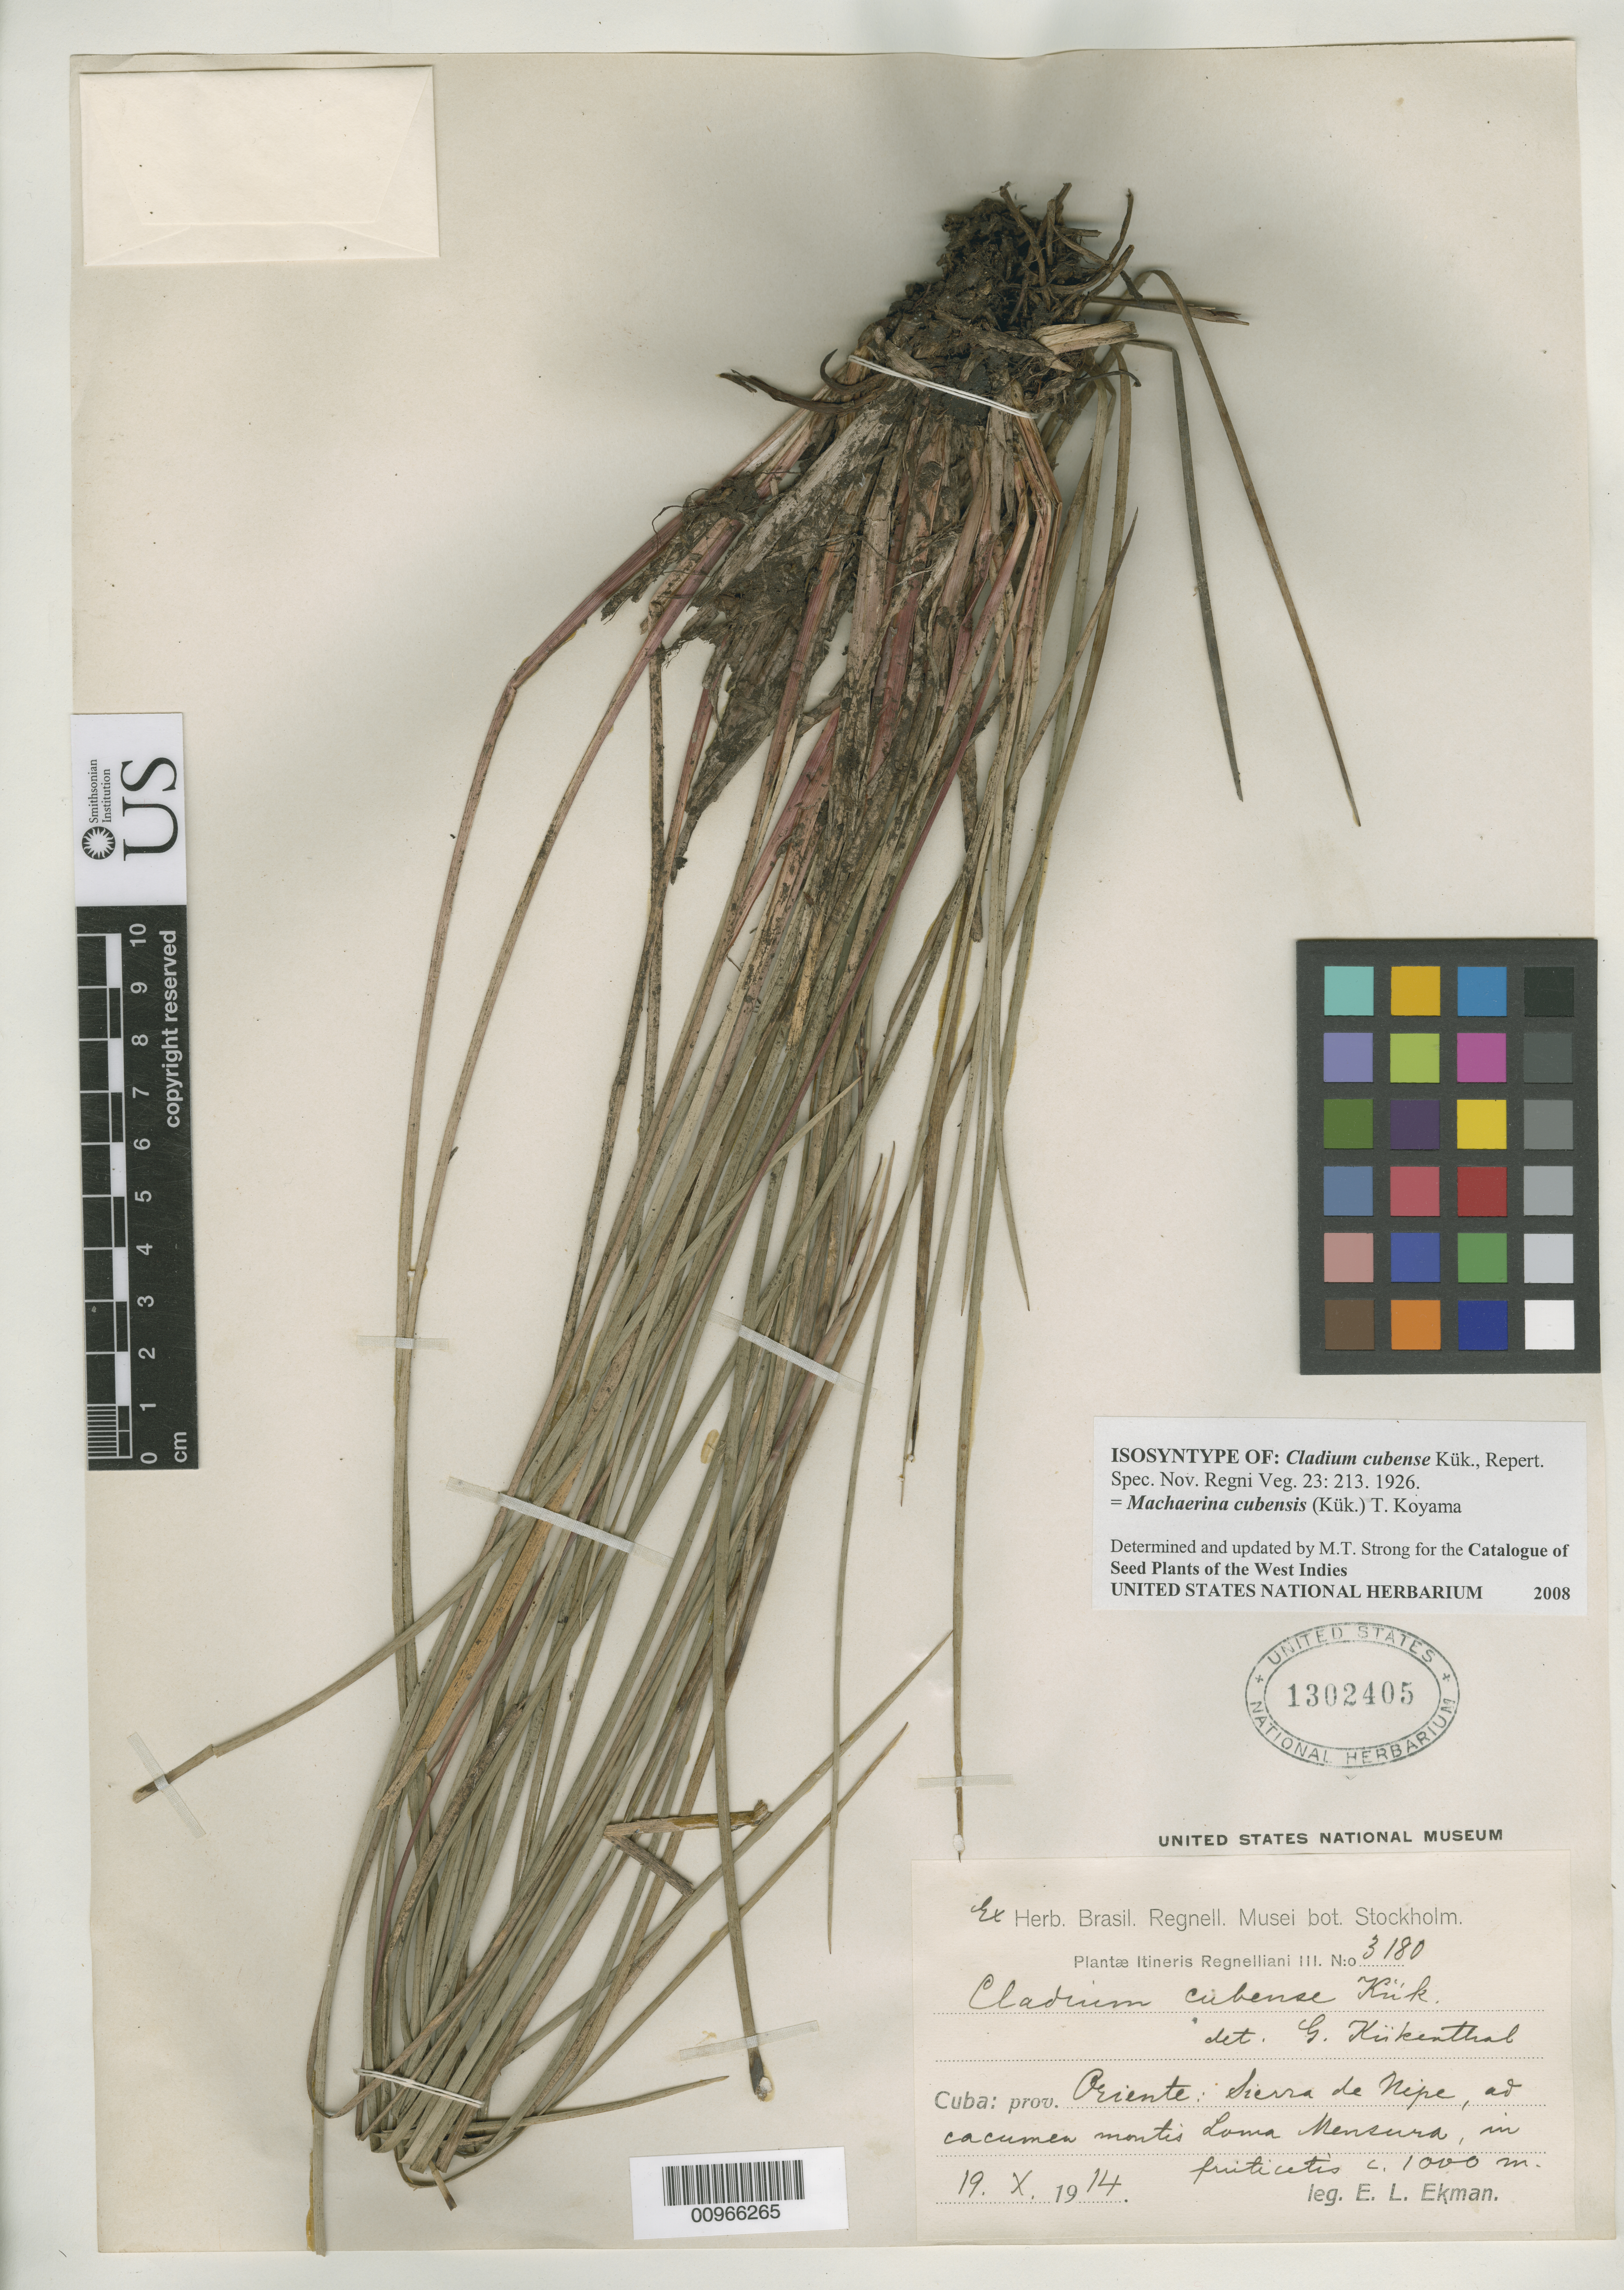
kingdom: Plantae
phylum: Tracheophyta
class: Liliopsida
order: Poales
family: Cyperaceae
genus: Cladium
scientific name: Cladium cubense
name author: Kük.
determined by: Strong, M. T., (US), Smithsonian Institution - National Museum of Natural History (UNITED STATES)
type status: Isosyntype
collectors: E. L. Ekman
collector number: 3180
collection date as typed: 19 Oct 1914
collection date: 1914-10-19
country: Cuba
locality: Prov. Oriente: Sierra de Nipe, ad cacumen montis Loma Mensura.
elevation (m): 1000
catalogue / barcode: US 1302405